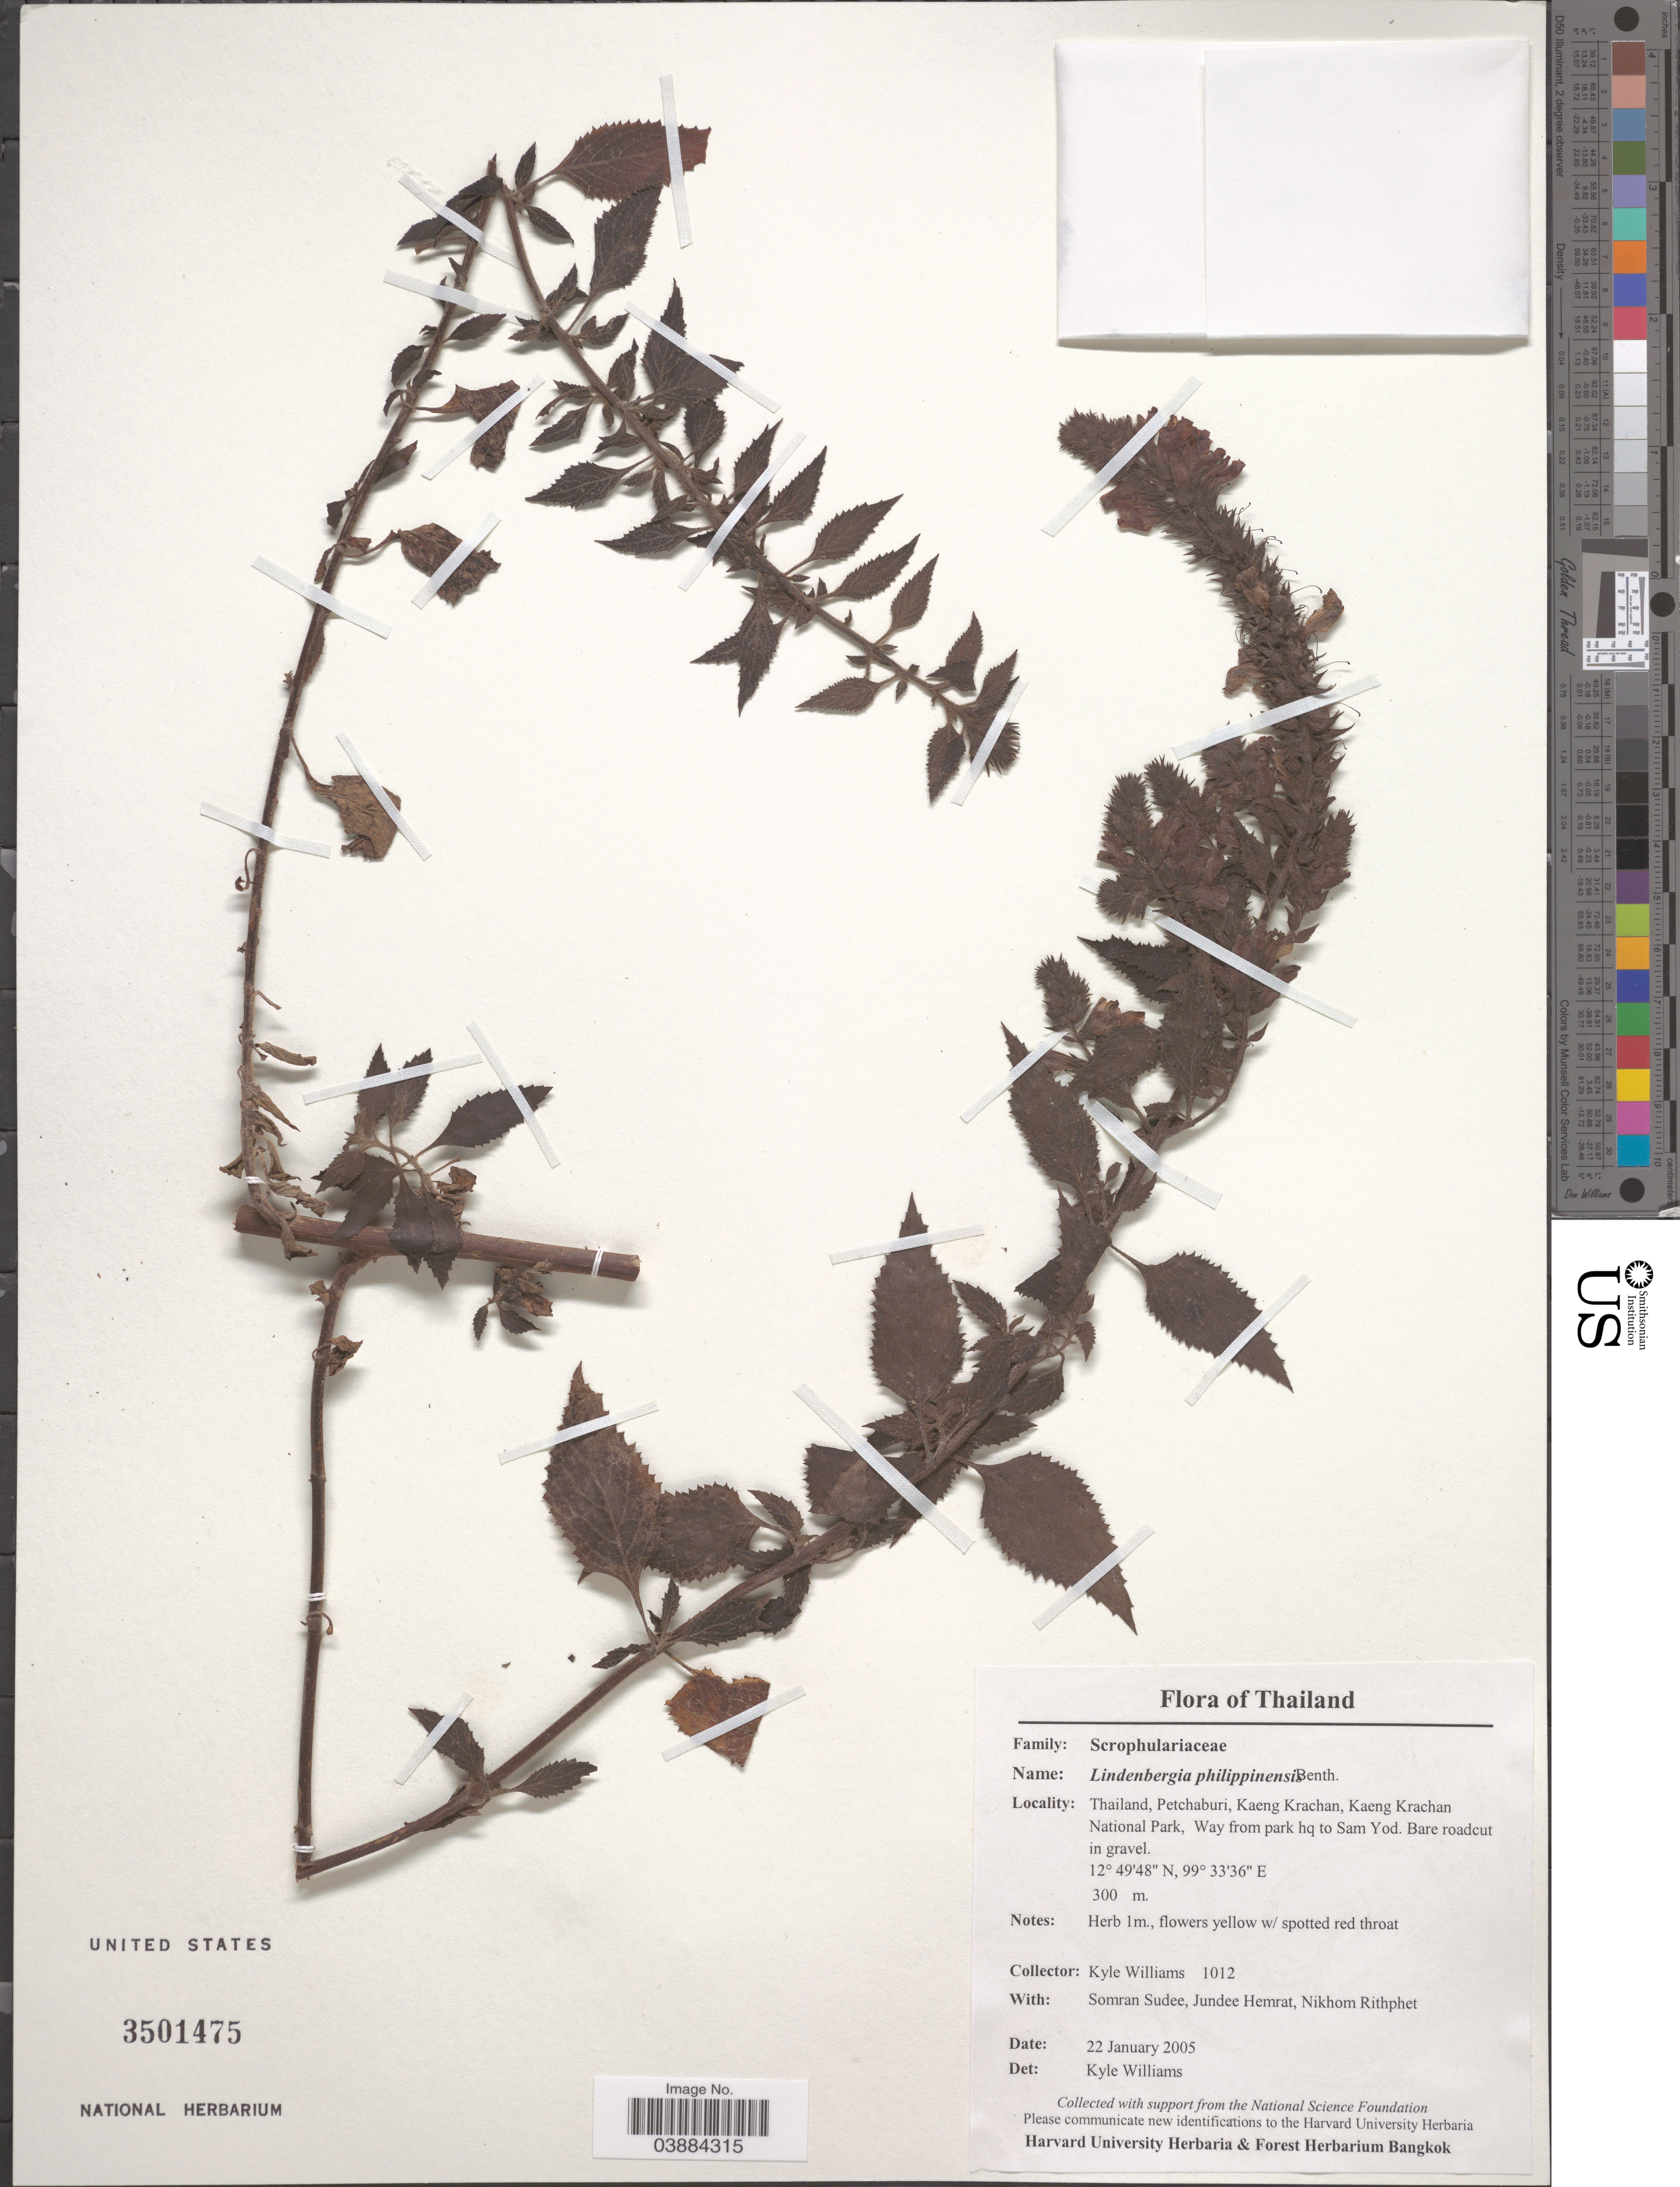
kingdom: Plantae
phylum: Tracheophyta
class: Magnoliopsida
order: Lamiales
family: Orobanchaceae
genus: Lindenbergia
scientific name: Lindenbergia philippensis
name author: (Cham. & Schltdl.) Benth.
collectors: K. J. Williams, S. Sudee, J. Hemrat & N. Rithphet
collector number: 1012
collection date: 2005-01-22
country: Thailand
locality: Petchaburi, Kaeng Krachan, Kaeng Krachan National Park, Way from park hq to Sam Yod.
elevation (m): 300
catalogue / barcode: US 3501475